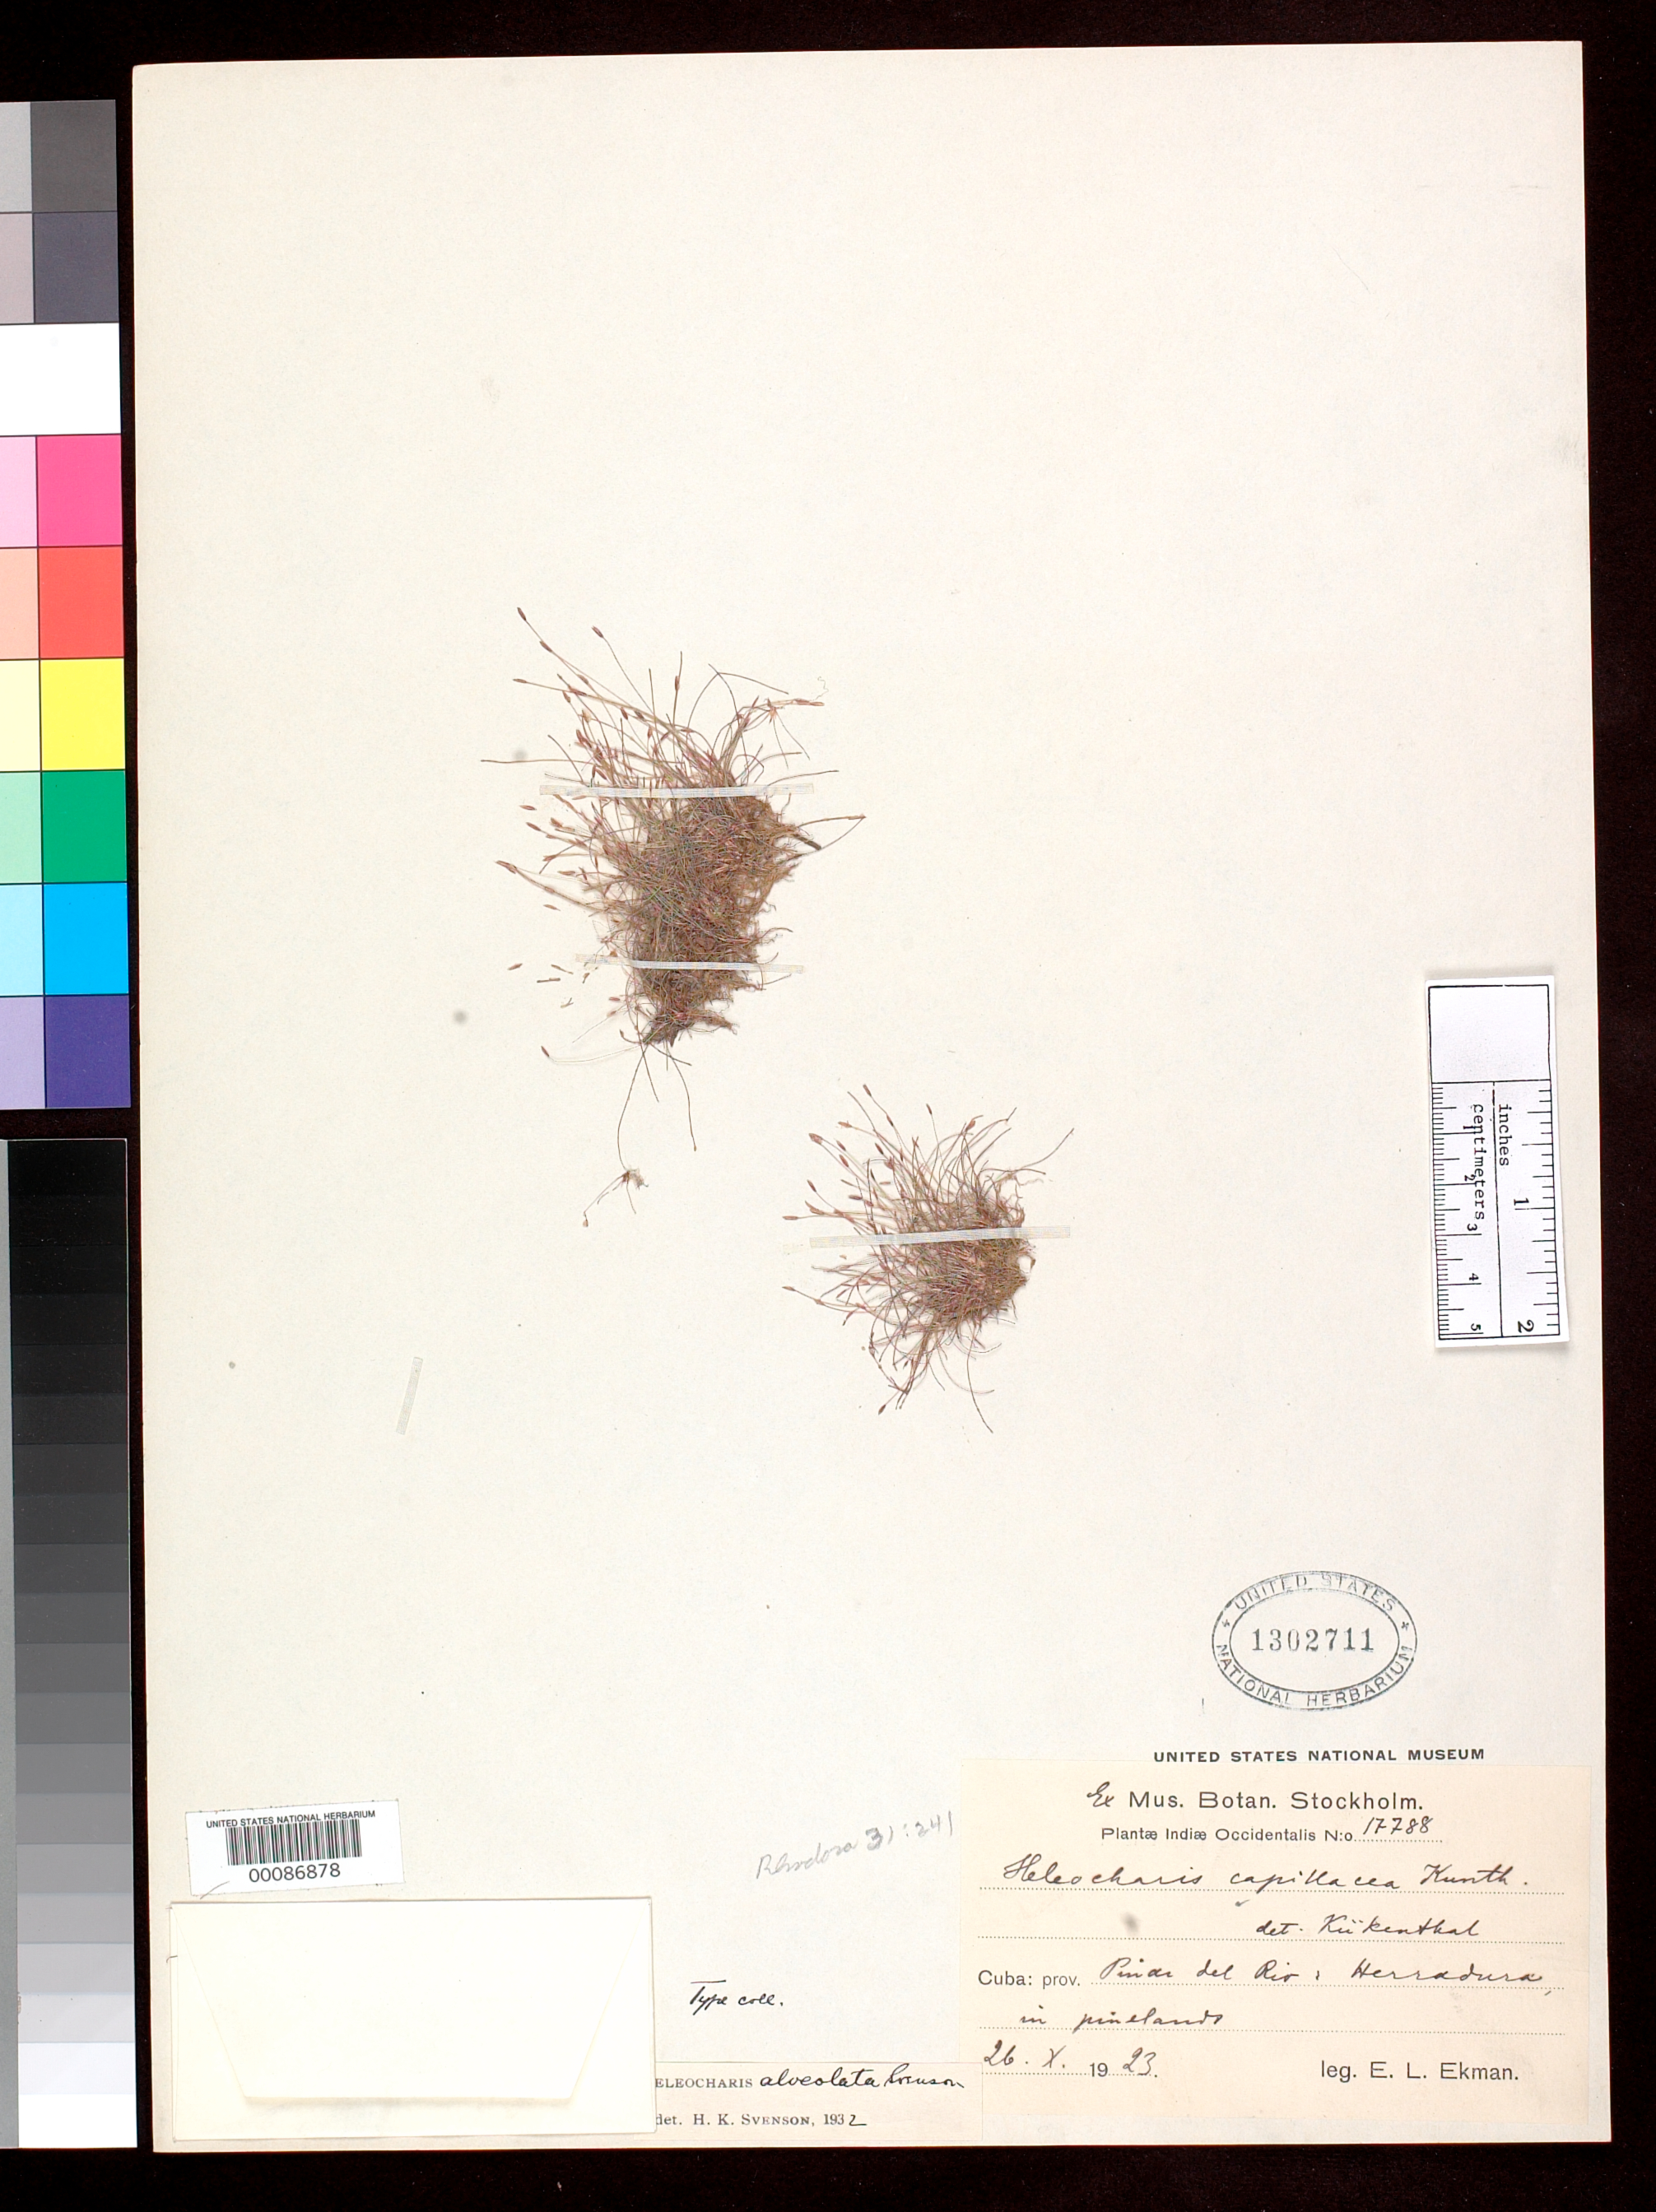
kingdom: Plantae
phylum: Tracheophyta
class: Liliopsida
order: Poales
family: Cyperaceae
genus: Eleocharis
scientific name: Eleocharis alveolata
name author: Svenson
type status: Isotype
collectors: E. L. Ekman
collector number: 17788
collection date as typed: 26 Oct 1923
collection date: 1923-10-26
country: Cuba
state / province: Pinar del Río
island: Greater Antilles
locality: Herradura.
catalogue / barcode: US 1302711